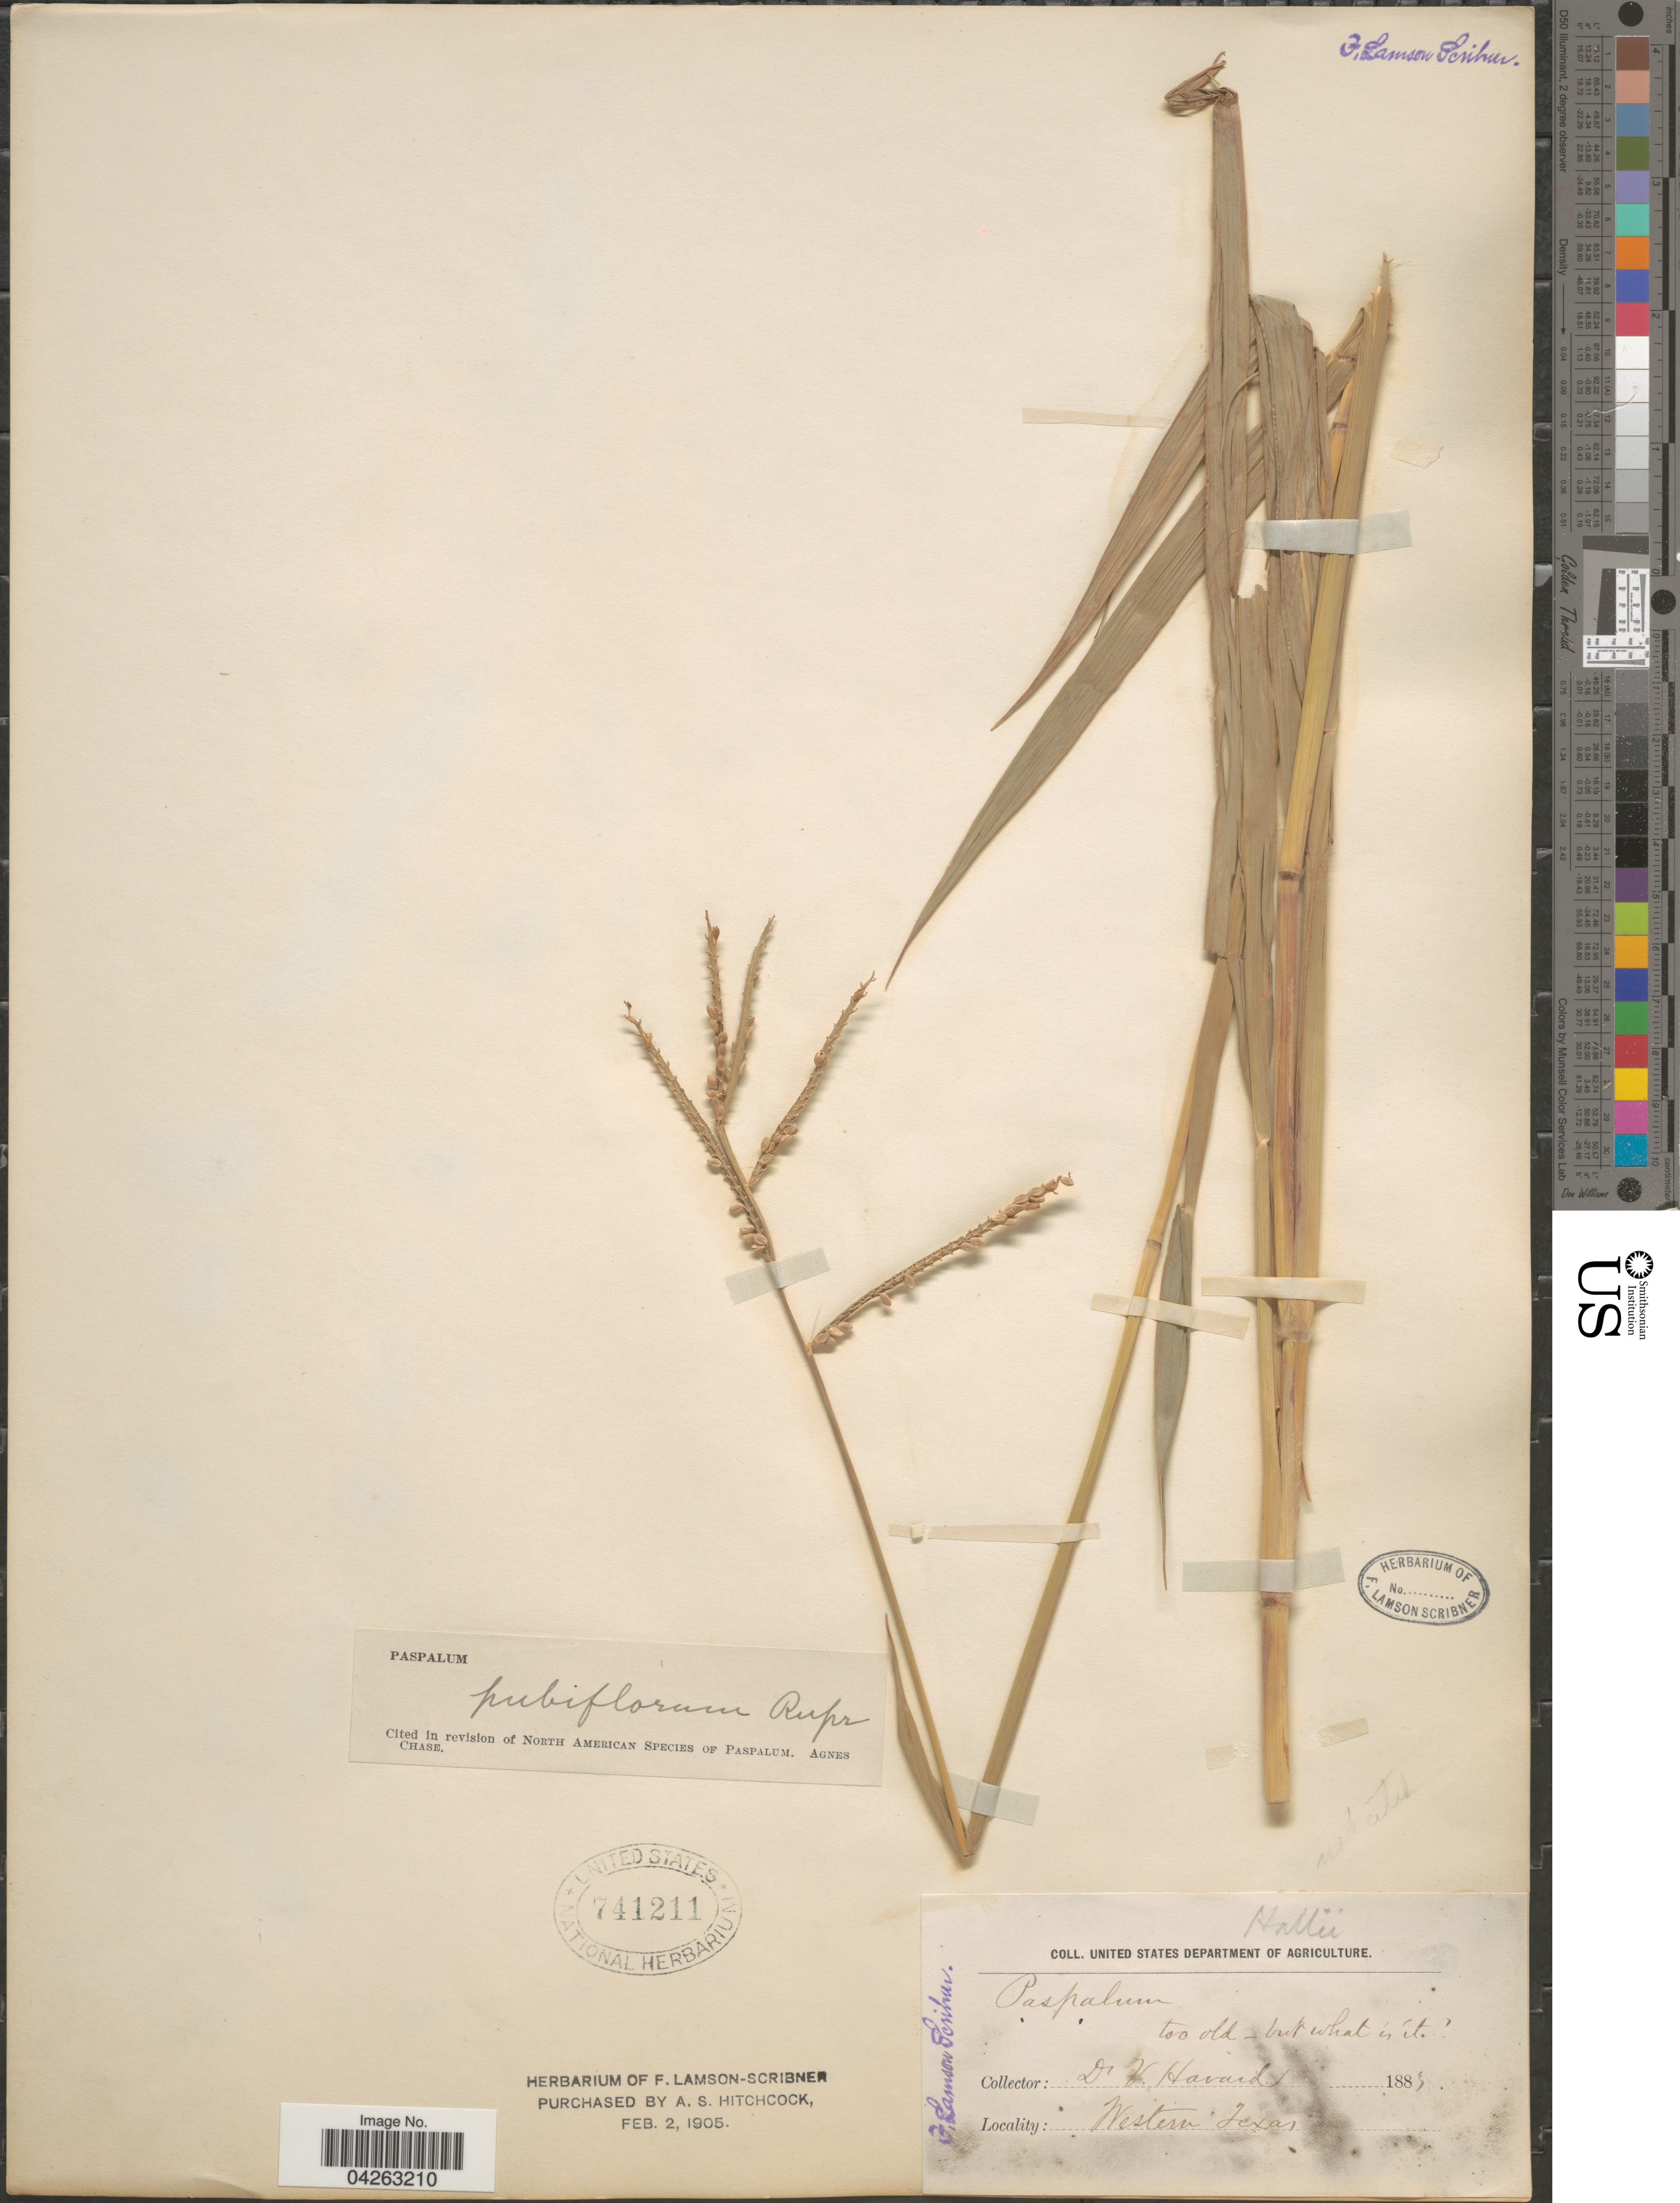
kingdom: Plantae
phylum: Tracheophyta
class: Liliopsida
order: Poales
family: Poaceae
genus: Paspalum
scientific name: Paspalum pubiflorum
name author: Rupr. ex E. Fourn.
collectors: V. Harvard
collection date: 1883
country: United States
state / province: Texas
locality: Western Texas.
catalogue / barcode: US 741211